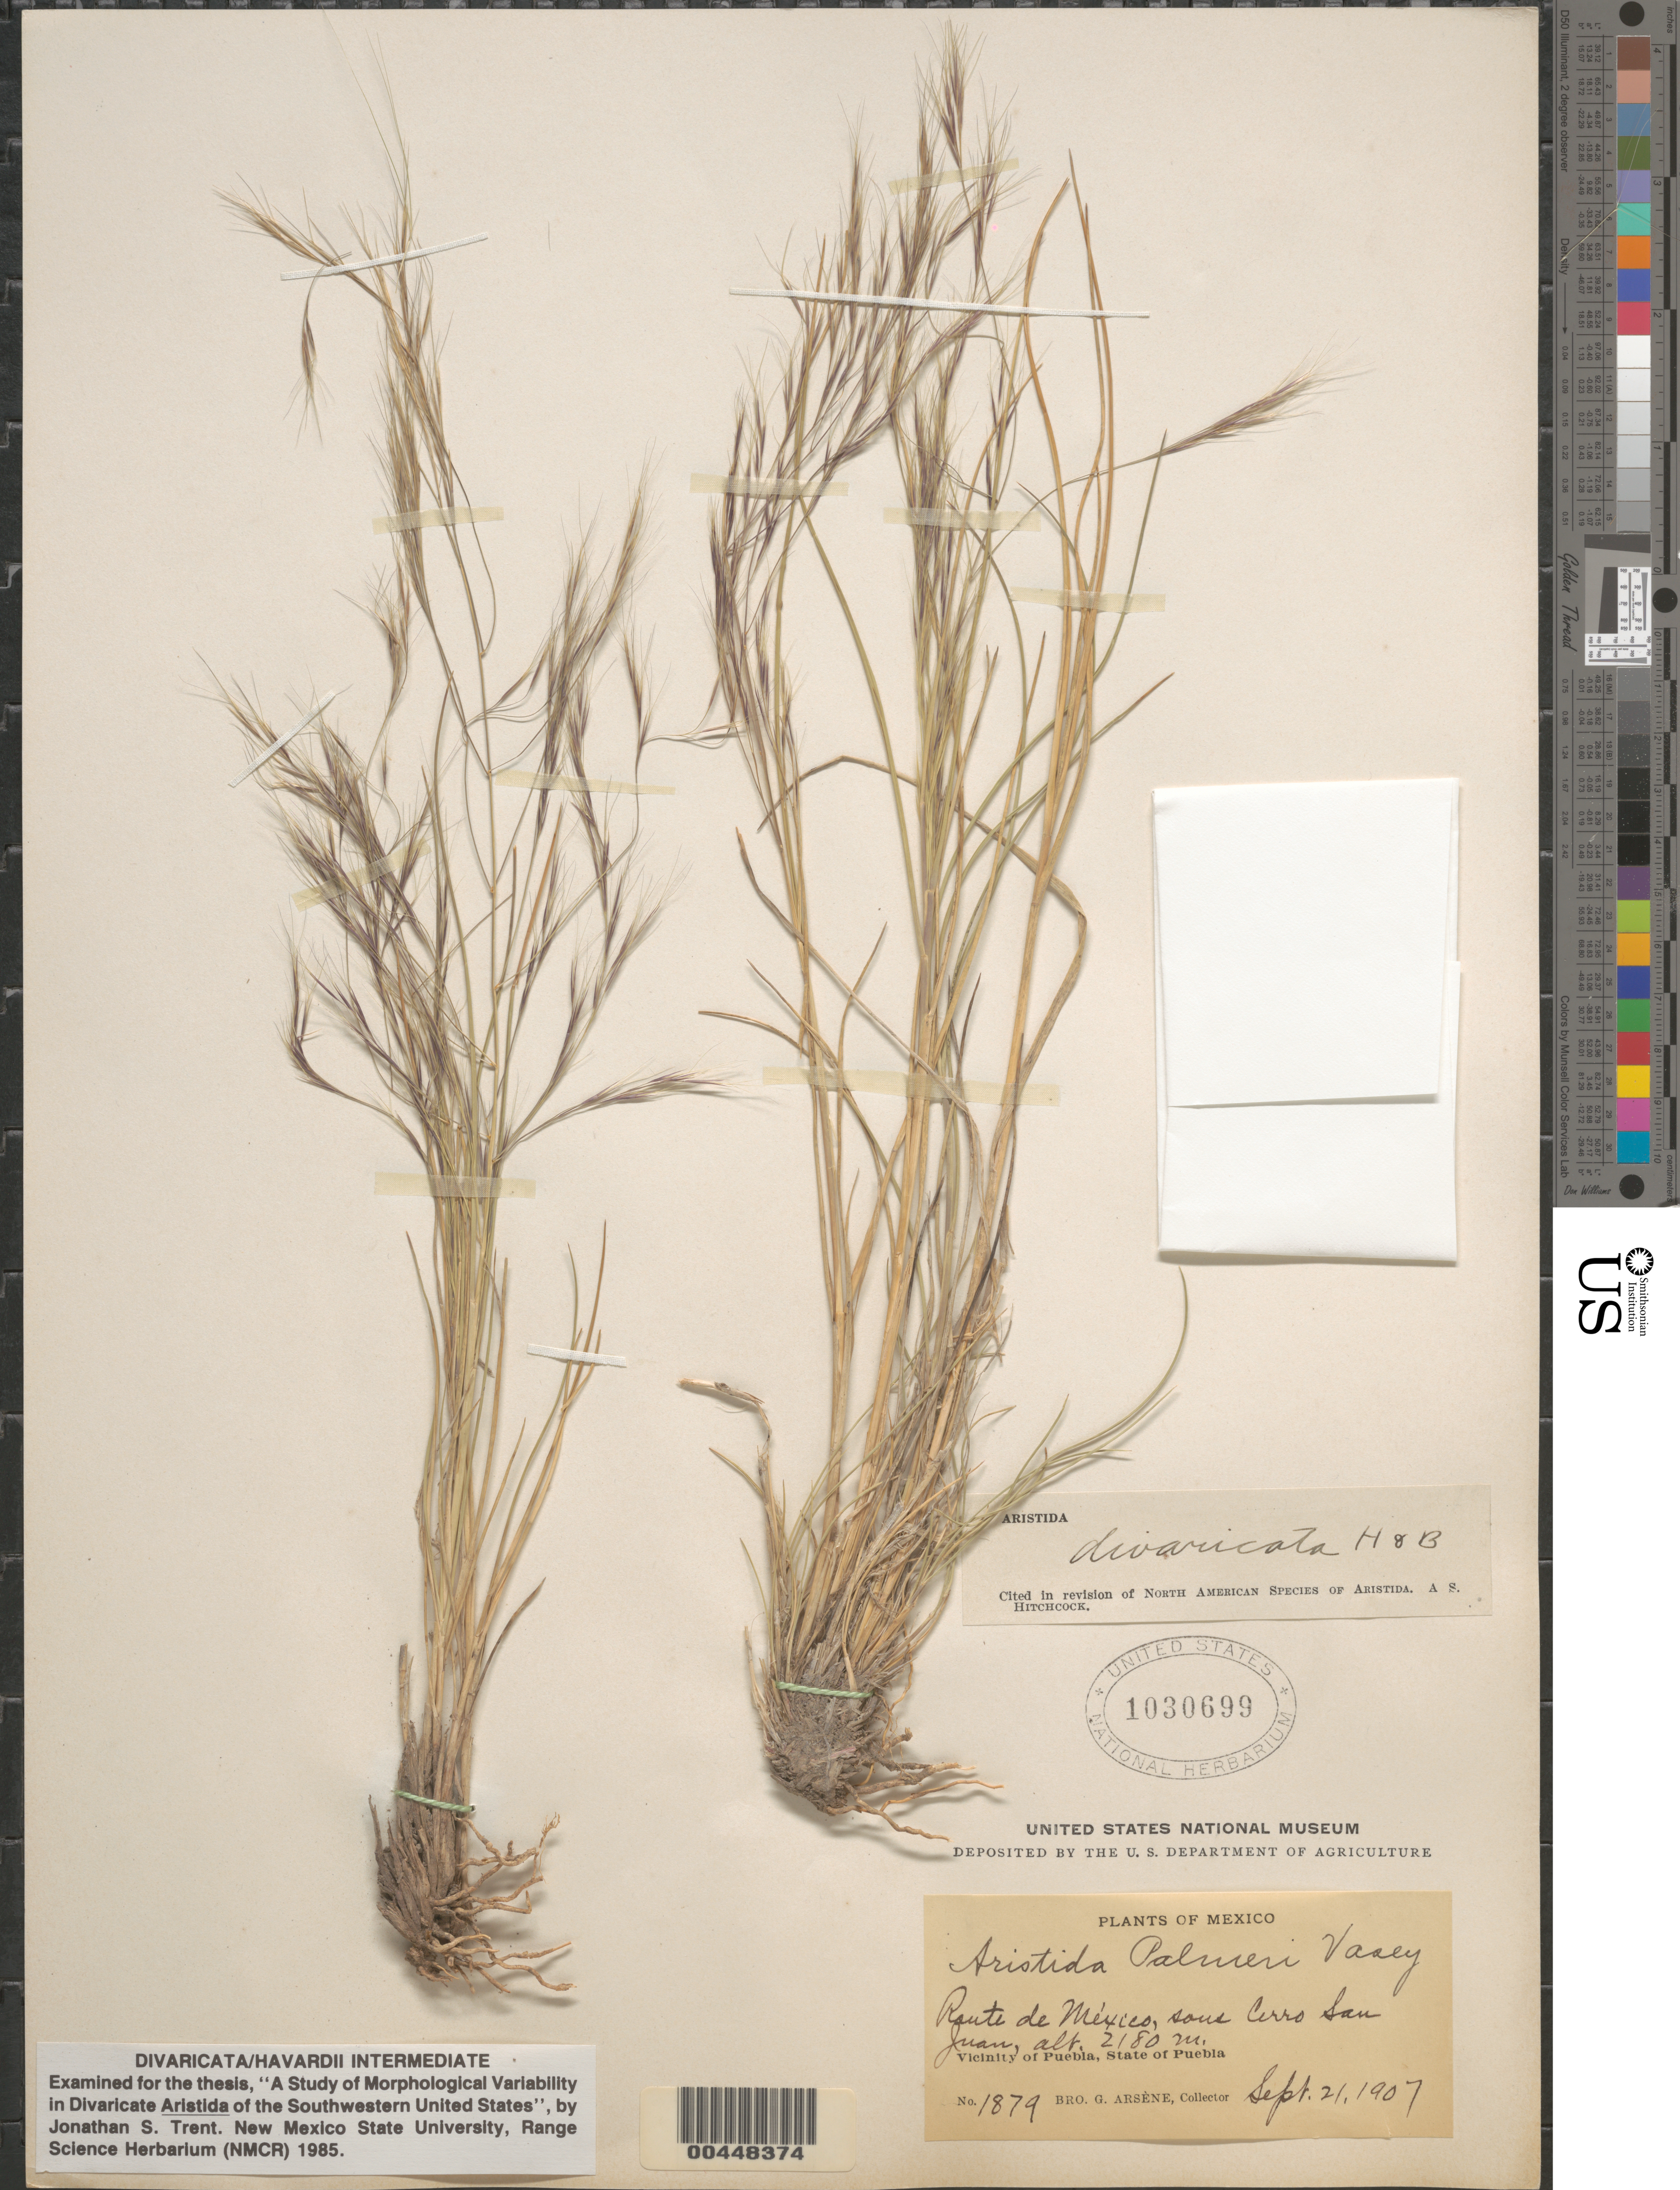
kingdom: Plantae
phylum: Tracheophyta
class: Liliopsida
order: Poales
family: Poaceae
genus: Aristida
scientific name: Aristida divaricata/havardii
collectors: Bro. G. Arsène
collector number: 1879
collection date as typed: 21 Sep 1907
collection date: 1907-09-21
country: Mexico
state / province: Puebla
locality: Vicinity of Puebla, Route de Mèxico, sous Cerro San Juan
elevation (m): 2180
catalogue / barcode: US 1030699